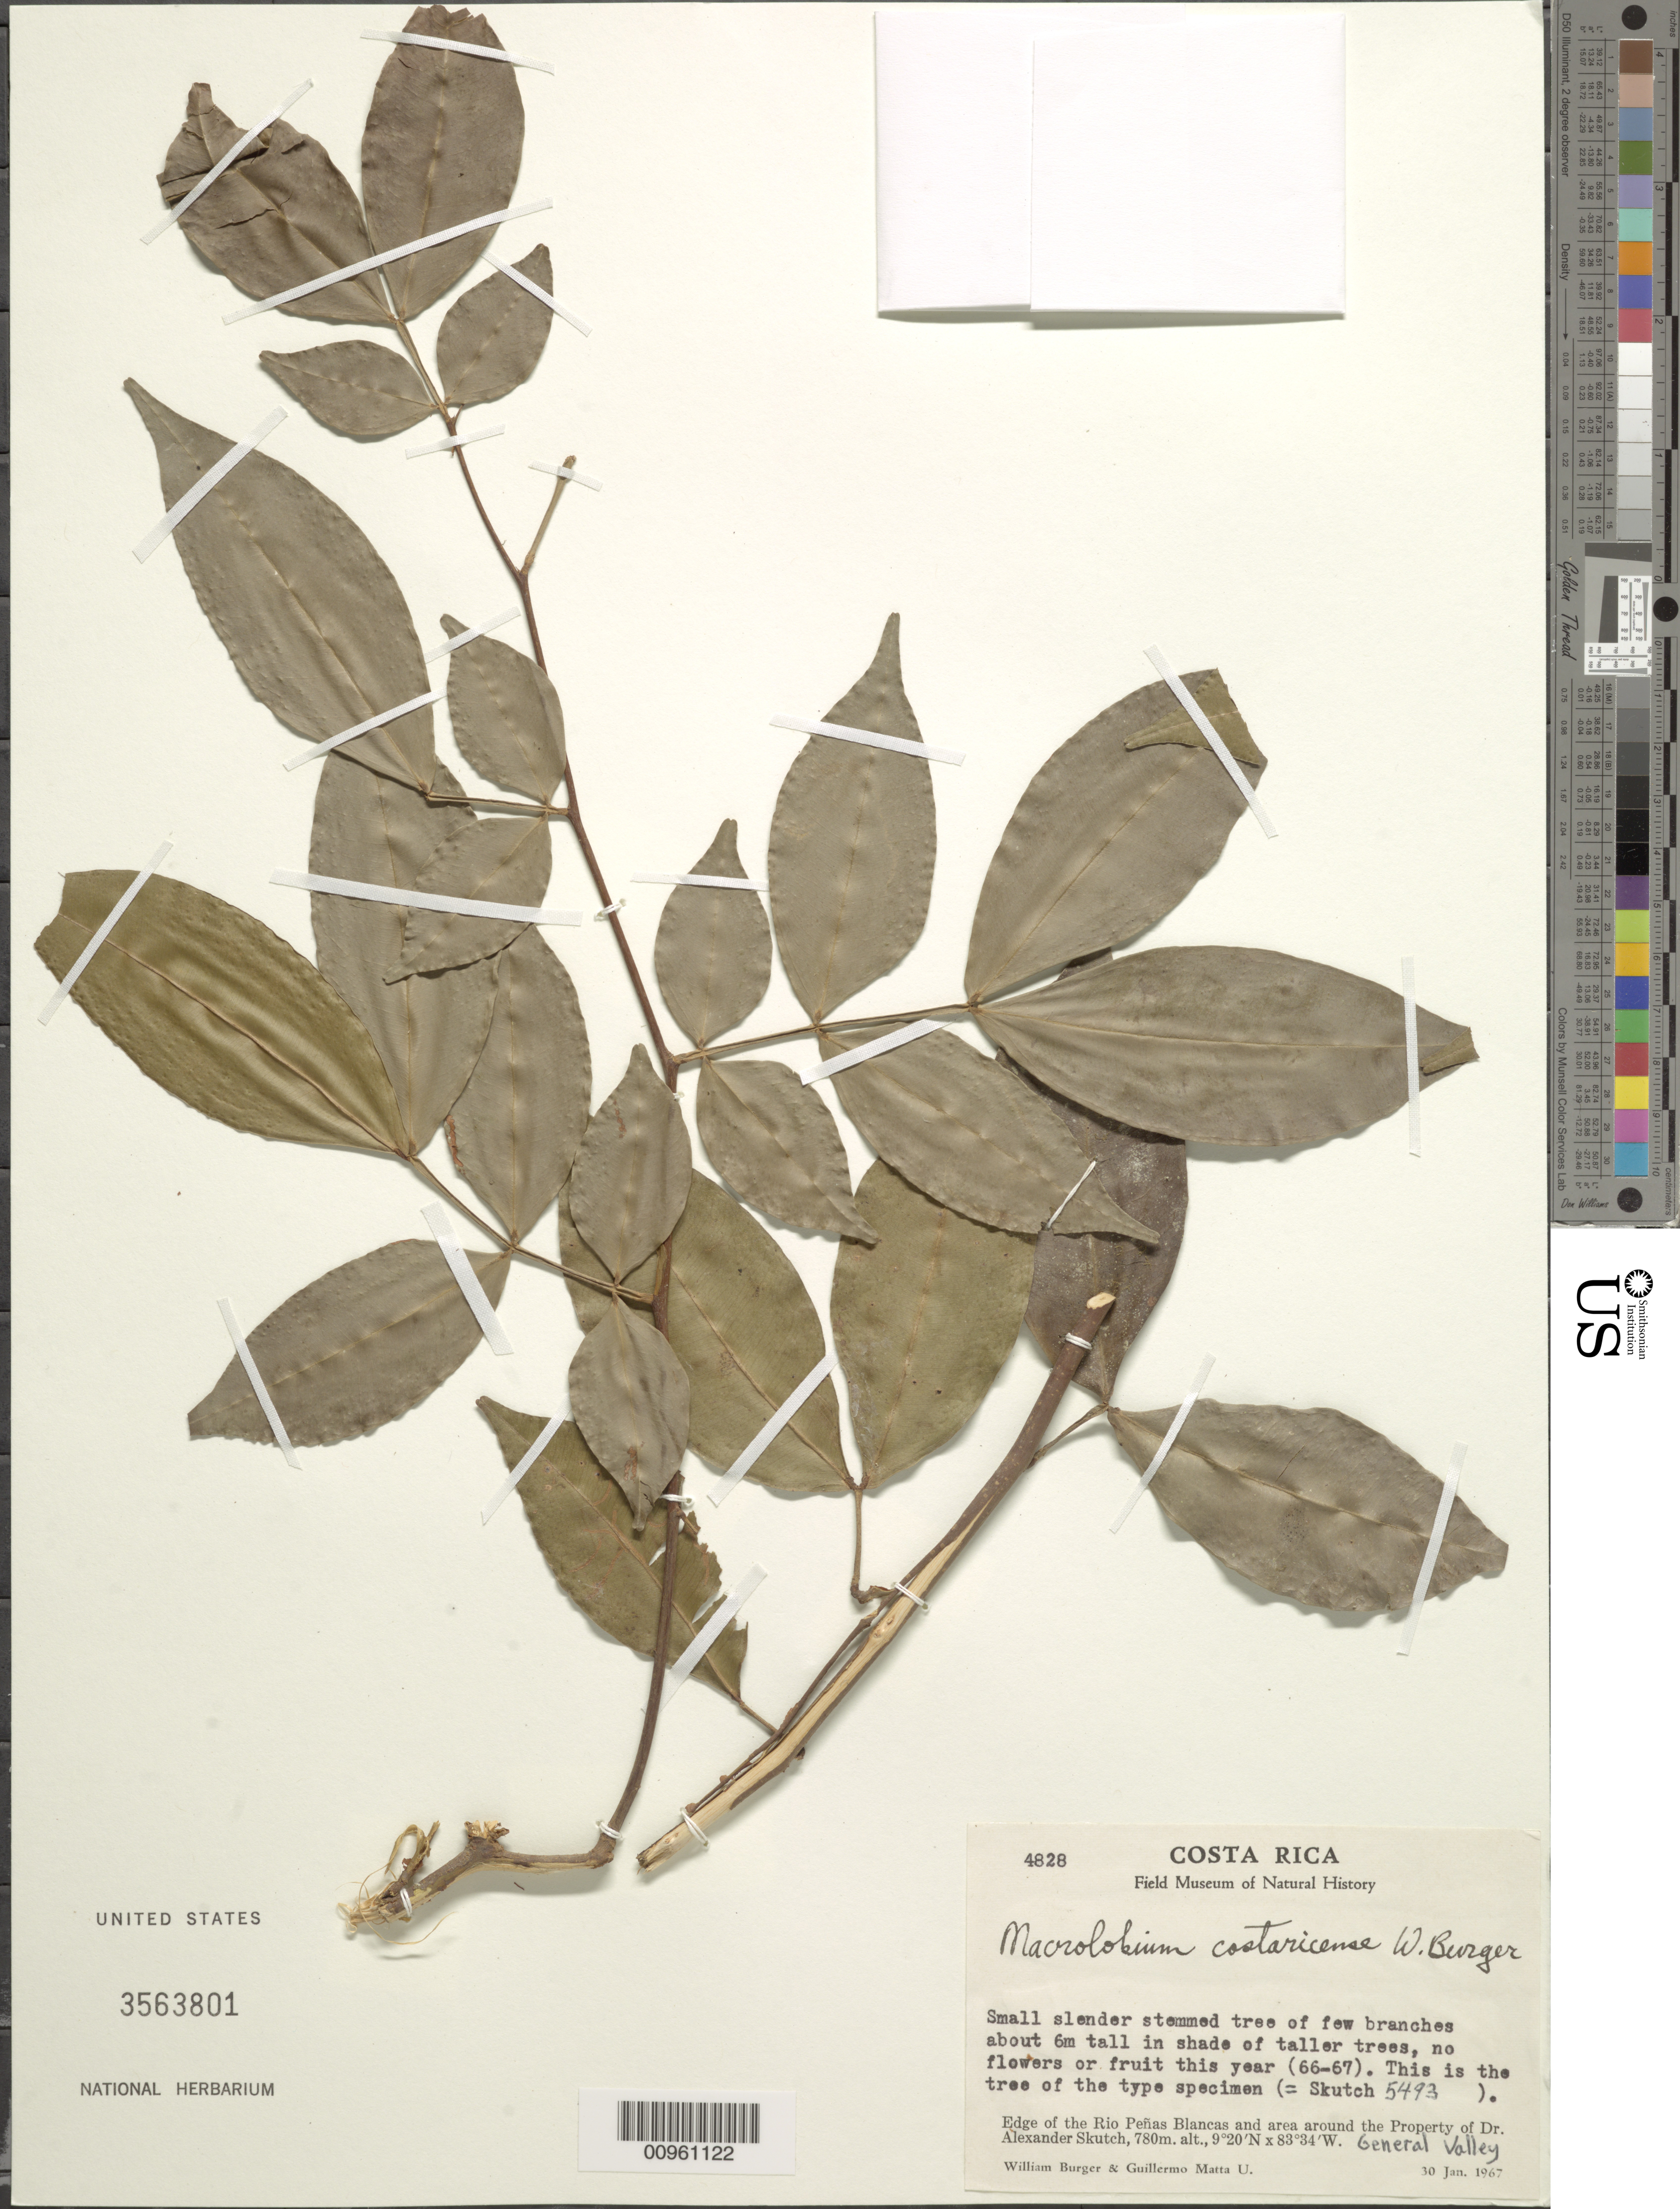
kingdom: Plantae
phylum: Tracheophyta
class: Magnoliopsida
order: Fabales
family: Fabaceae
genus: Macrolobium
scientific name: Macrolobium costaricense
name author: W.C. Burger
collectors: A. F. Skutch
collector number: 4828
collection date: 1967-01-30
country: Costa Rica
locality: Edge of the Rio Penas Blancas and area around the property of Dr. Alexander Skutch, General Valley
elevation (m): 780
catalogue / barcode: US 3563801